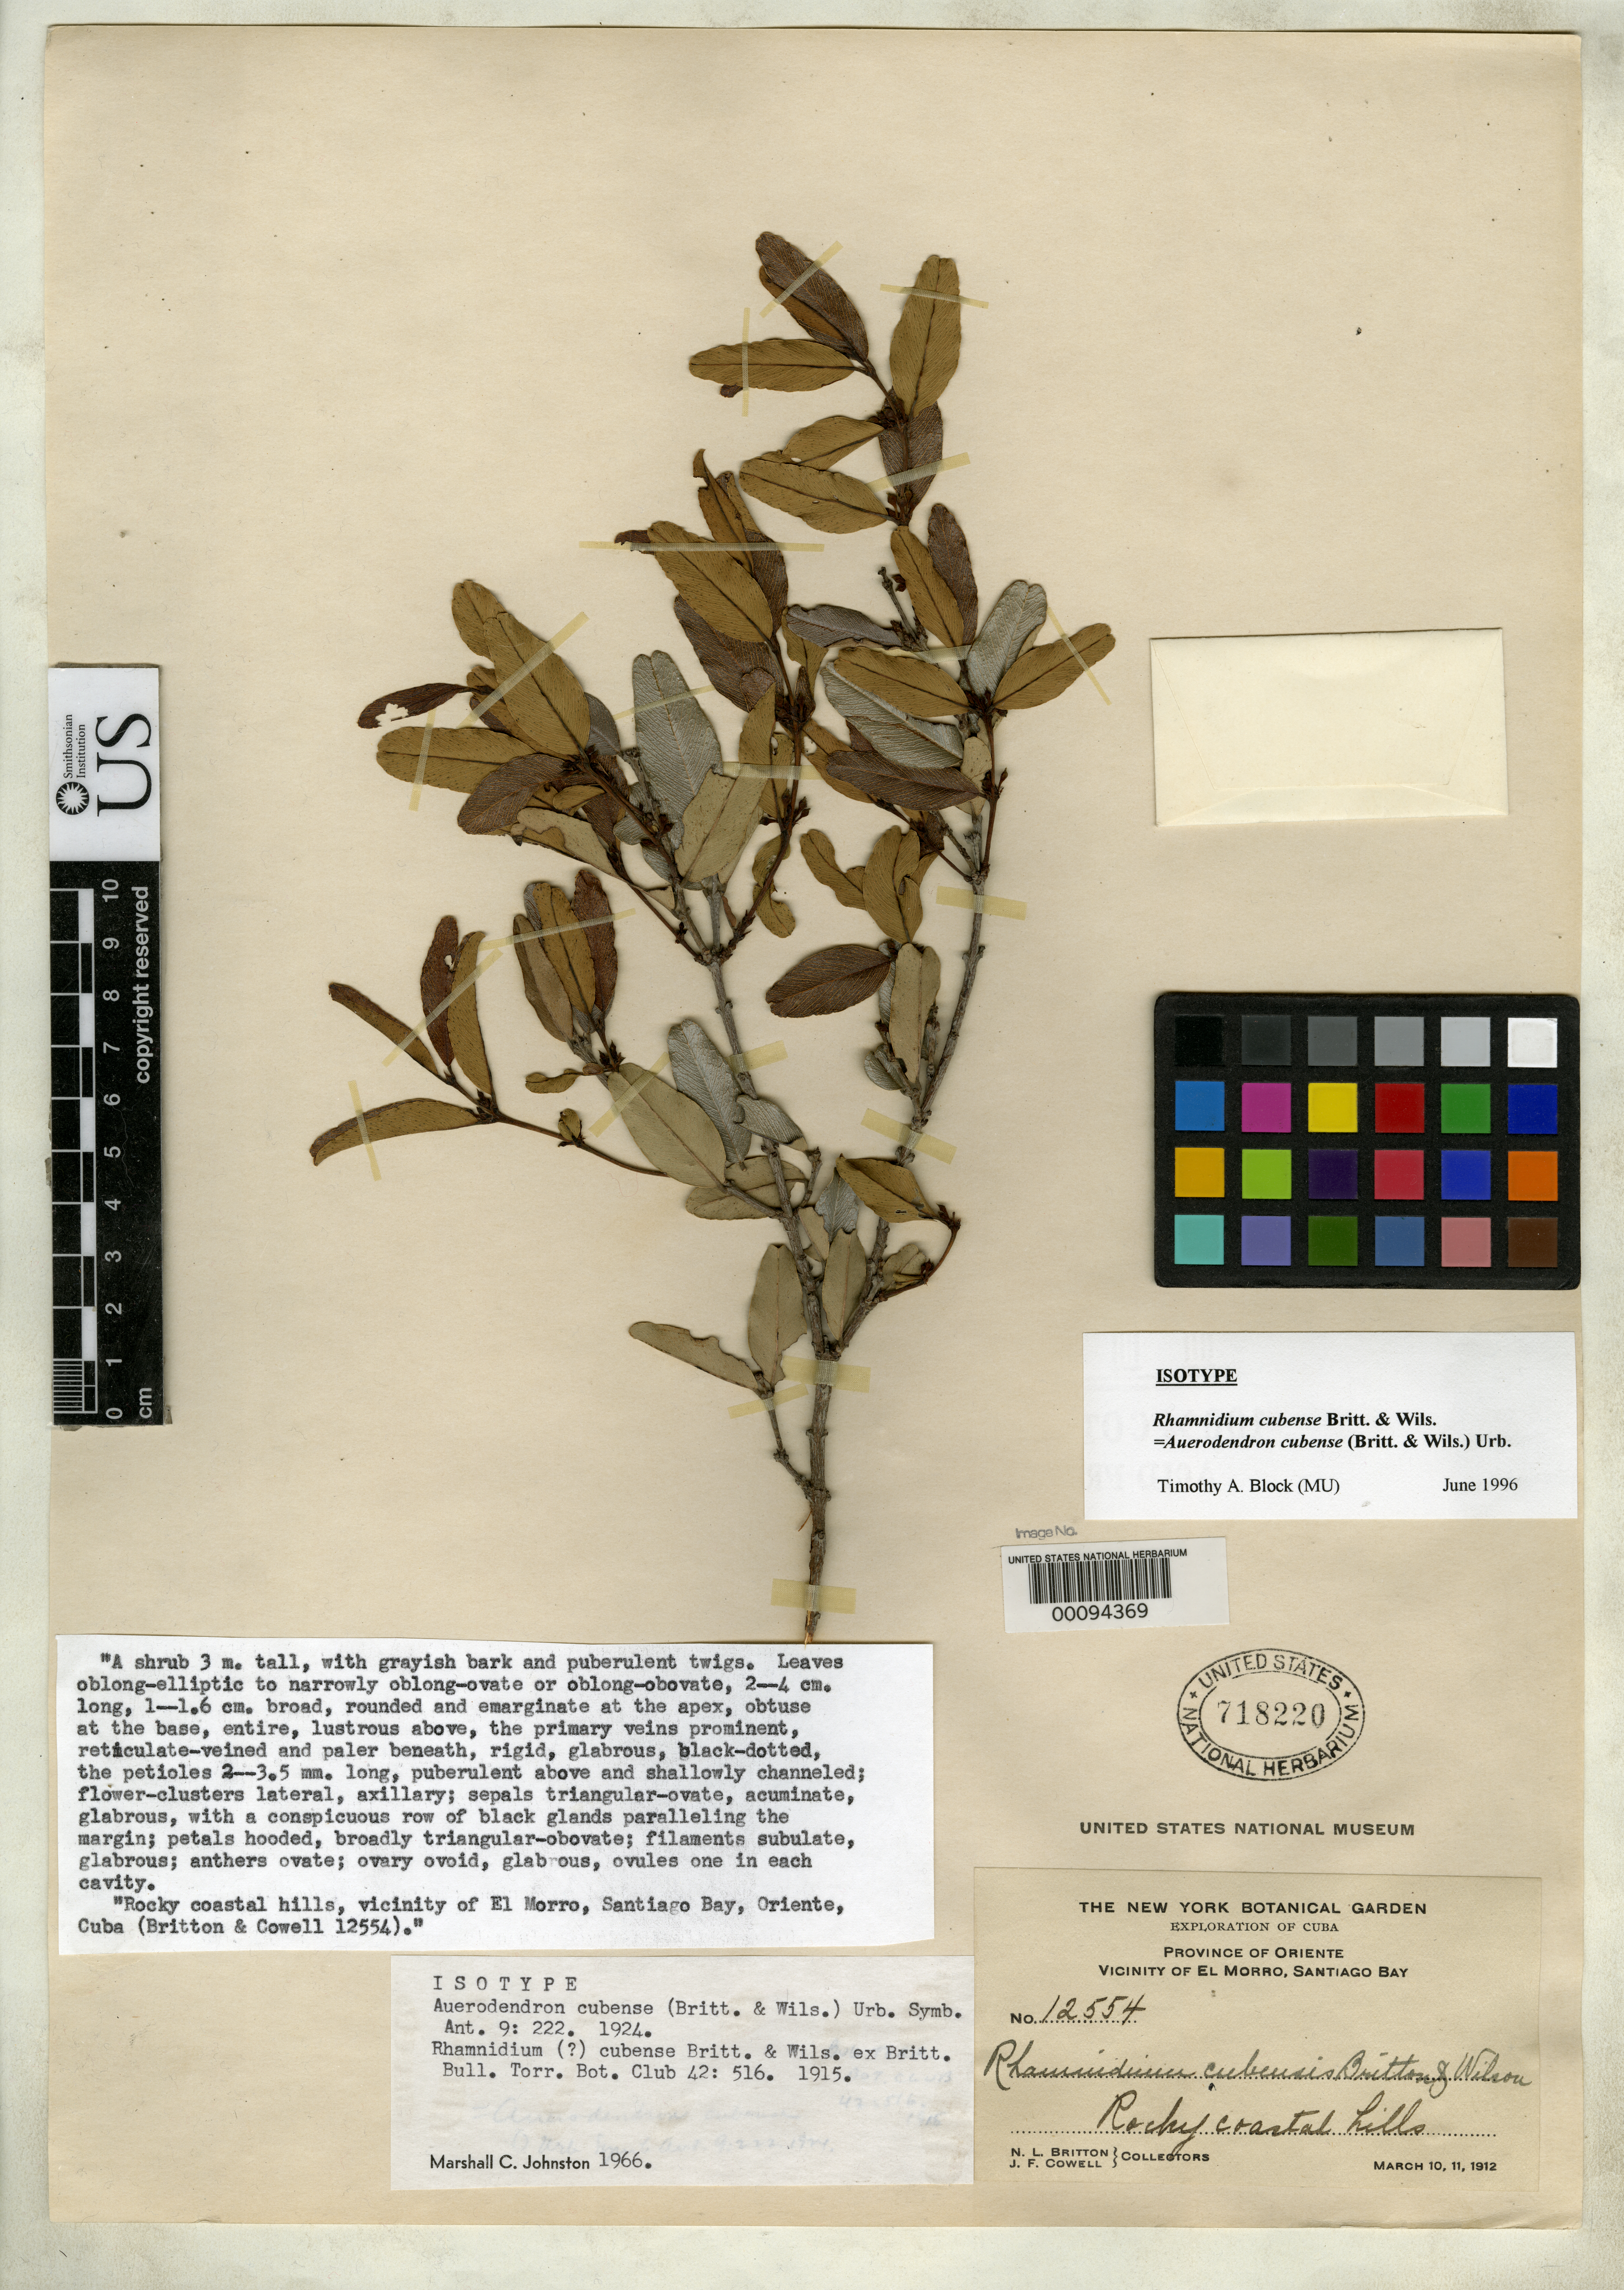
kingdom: Plantae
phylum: Tracheophyta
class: Magnoliopsida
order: Rosales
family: Rhamnaceae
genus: Rhamnidium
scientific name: Rhamnidium cubensis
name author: Britton & P. Wilson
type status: Isotype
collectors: N. Britton & J. F. Cowell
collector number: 12554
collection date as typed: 10 Mar 1912 or 11 Mar 1912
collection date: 1912-03-10 or 1912-03-11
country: Cuba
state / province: Oriente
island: Greater Antilles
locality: Vicinity of El Morro, Santiago Bay, rocky coastal hills.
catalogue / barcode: US 718220